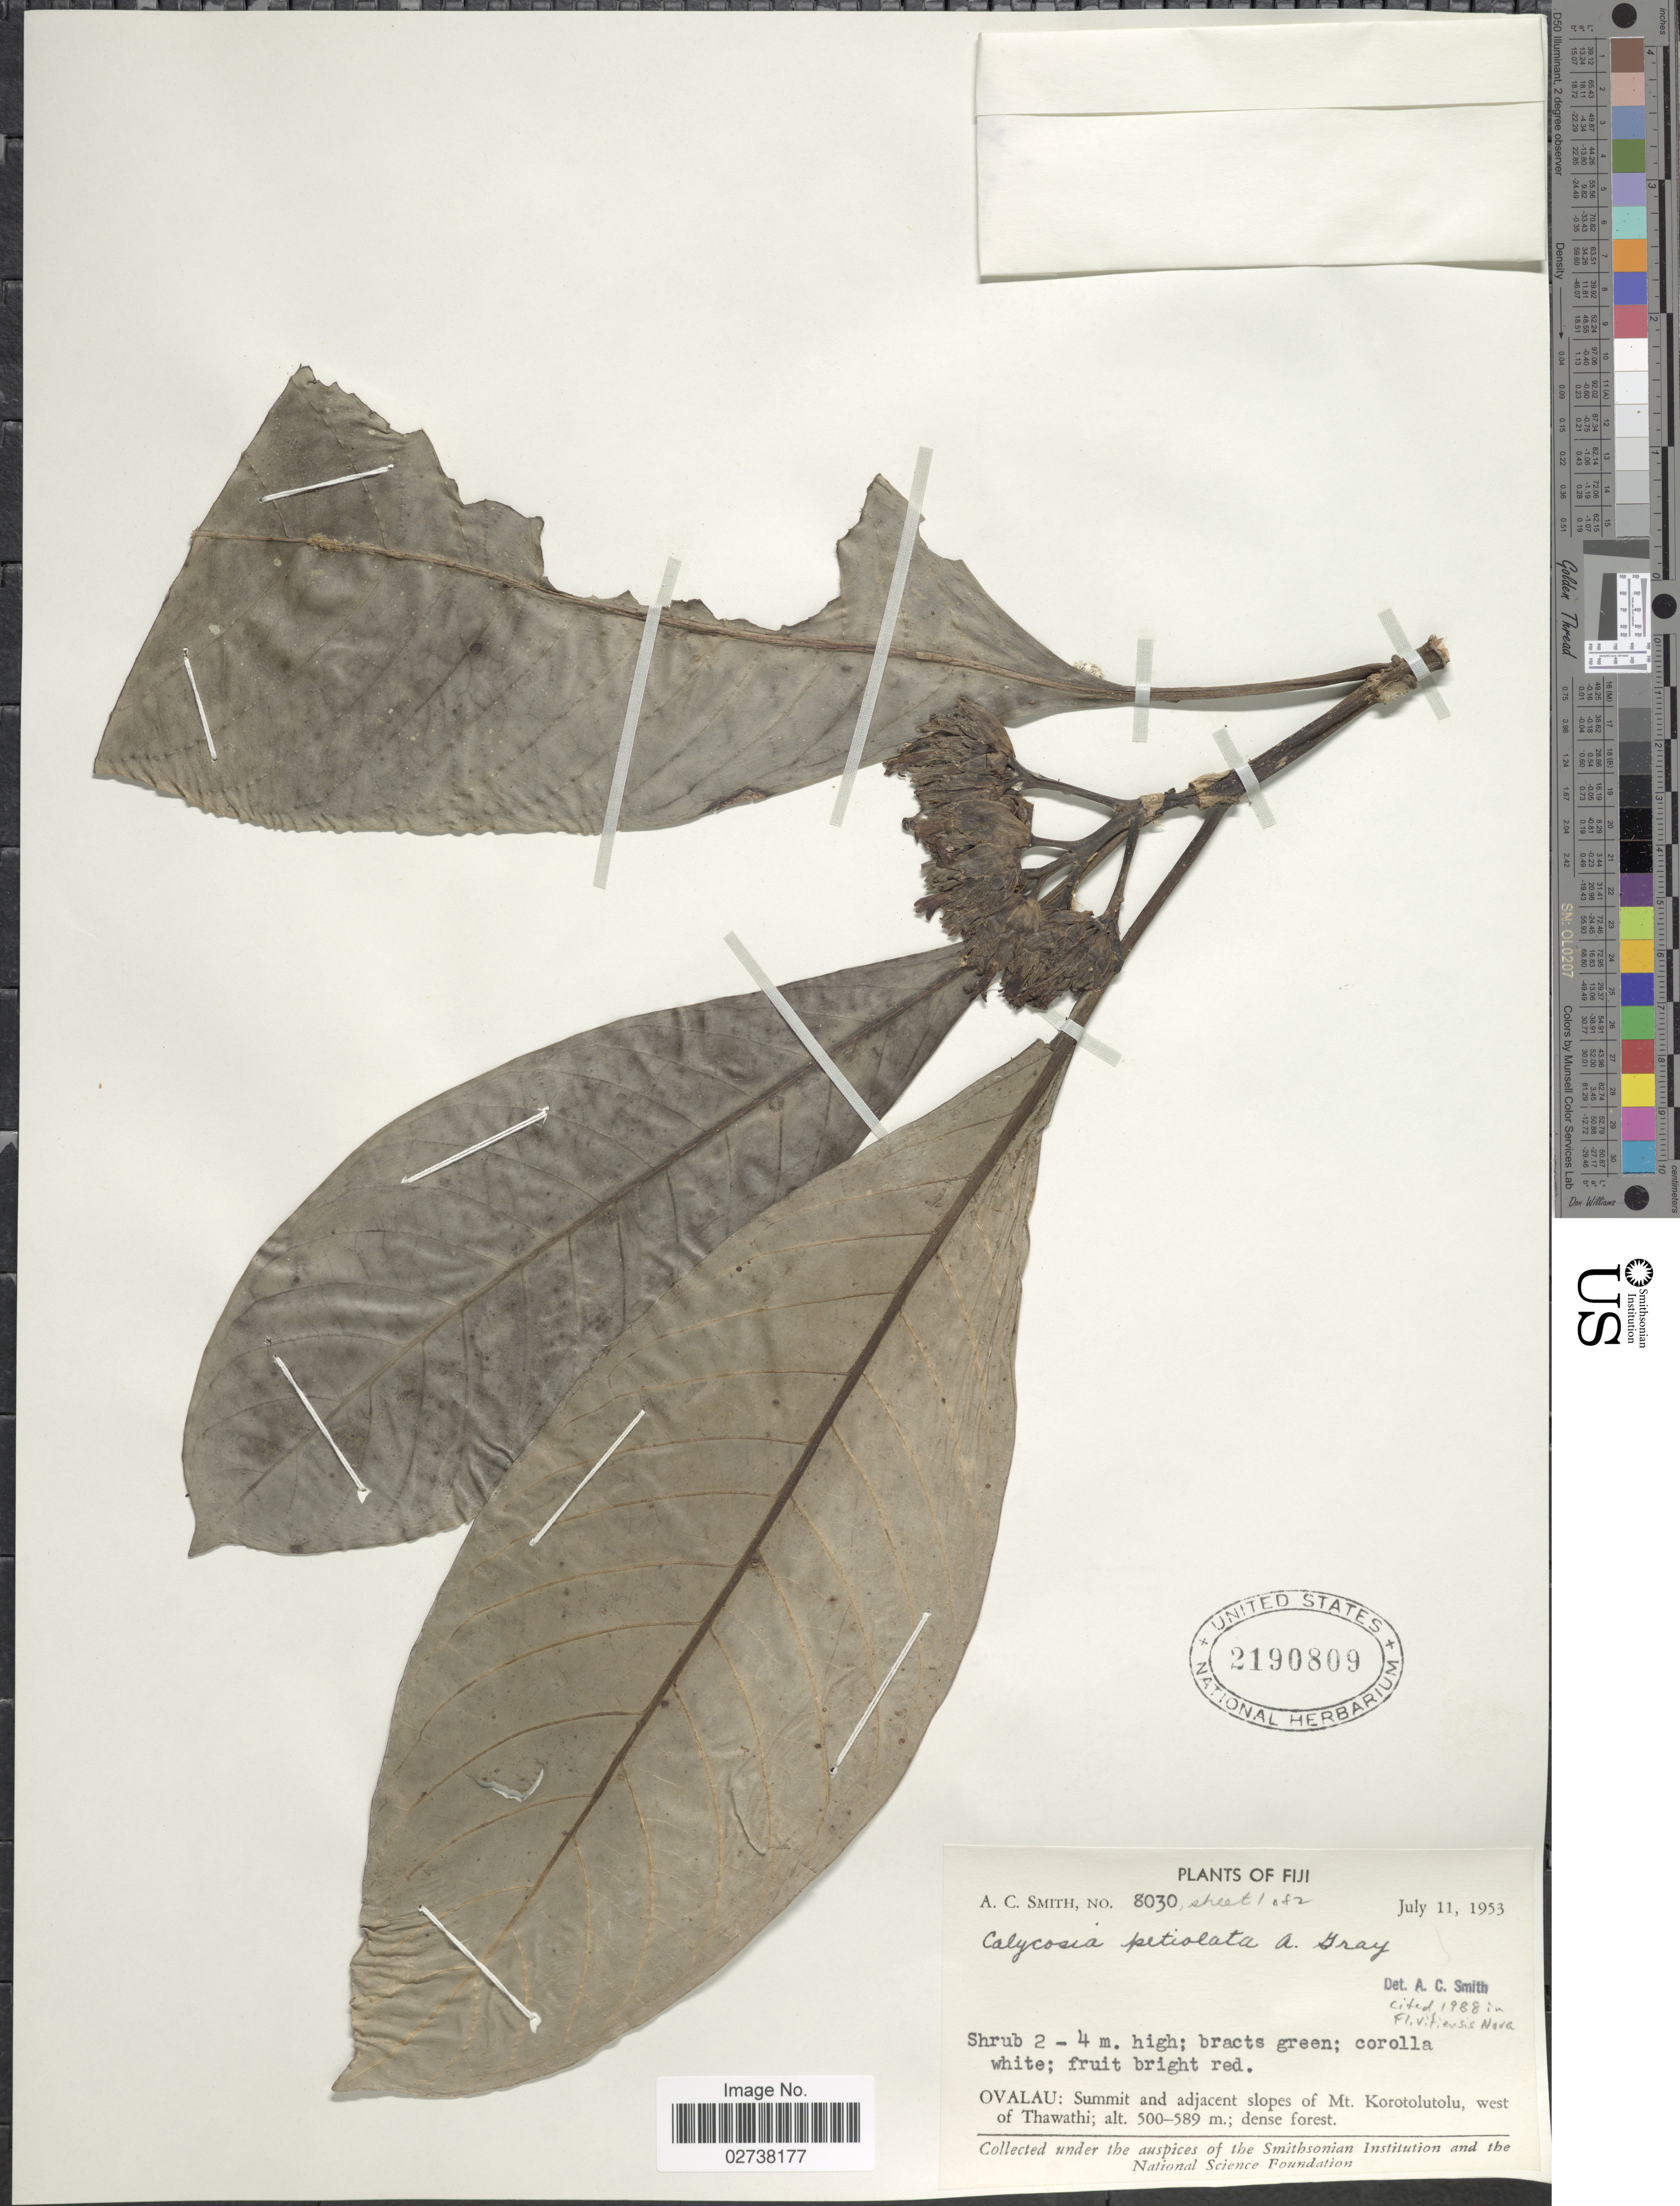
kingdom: Plantae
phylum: Tracheophyta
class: Magnoliopsida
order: Gentianales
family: Rubiaceae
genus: Calycosia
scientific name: Calycosia petiolata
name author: A. Gray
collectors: A. C. Smith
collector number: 8030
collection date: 1953-07-11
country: Fiji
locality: Ovalau: Summit and adjacent slopes of Mt. Korotolutolu, west of Thawathi; dense forest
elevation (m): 500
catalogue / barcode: US 2190809